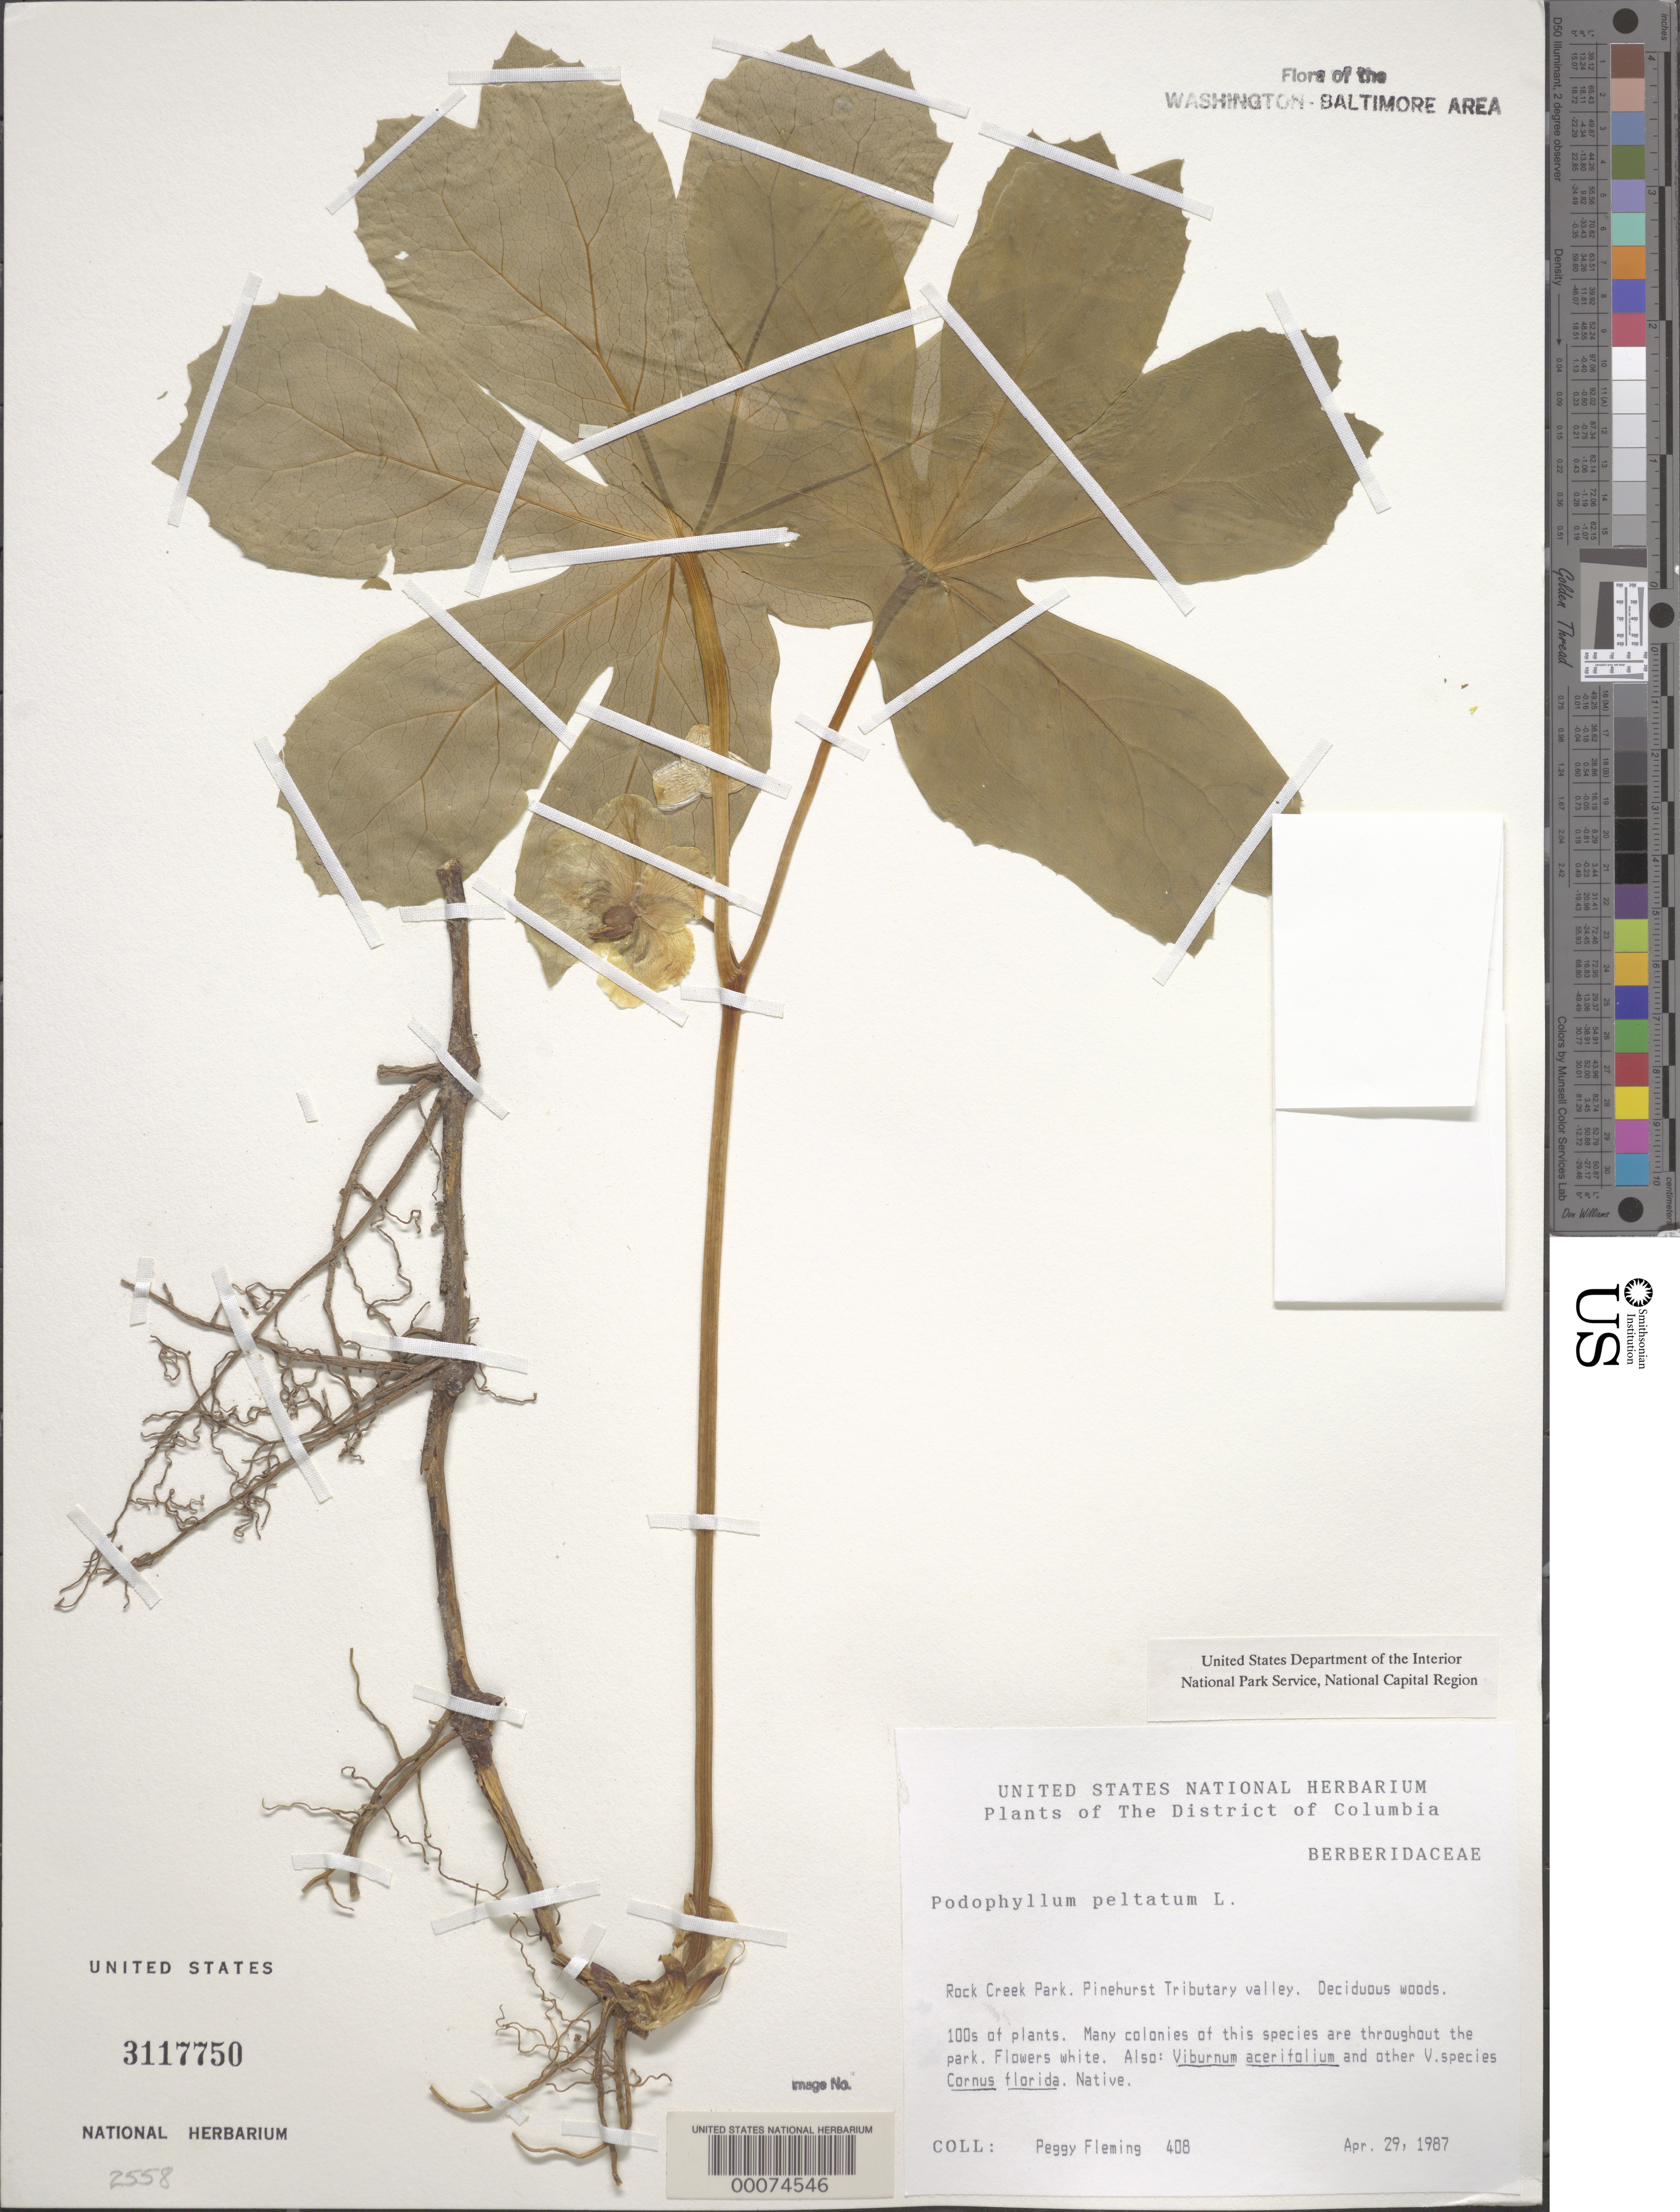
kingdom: Plantae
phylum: Tracheophyta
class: Magnoliopsida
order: Ranunculales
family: Berberidaceae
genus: Podophyllum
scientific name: Podophyllum peltatum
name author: L.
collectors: P. Fleming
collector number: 408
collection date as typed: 29 Apr 1987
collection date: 1987-04-29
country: United States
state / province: District of Columbia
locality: Rock Creek Park. Pinehurst Tributary Valley. Rock Creek Park & vicinity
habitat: Deciduous woods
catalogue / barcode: US 3117750